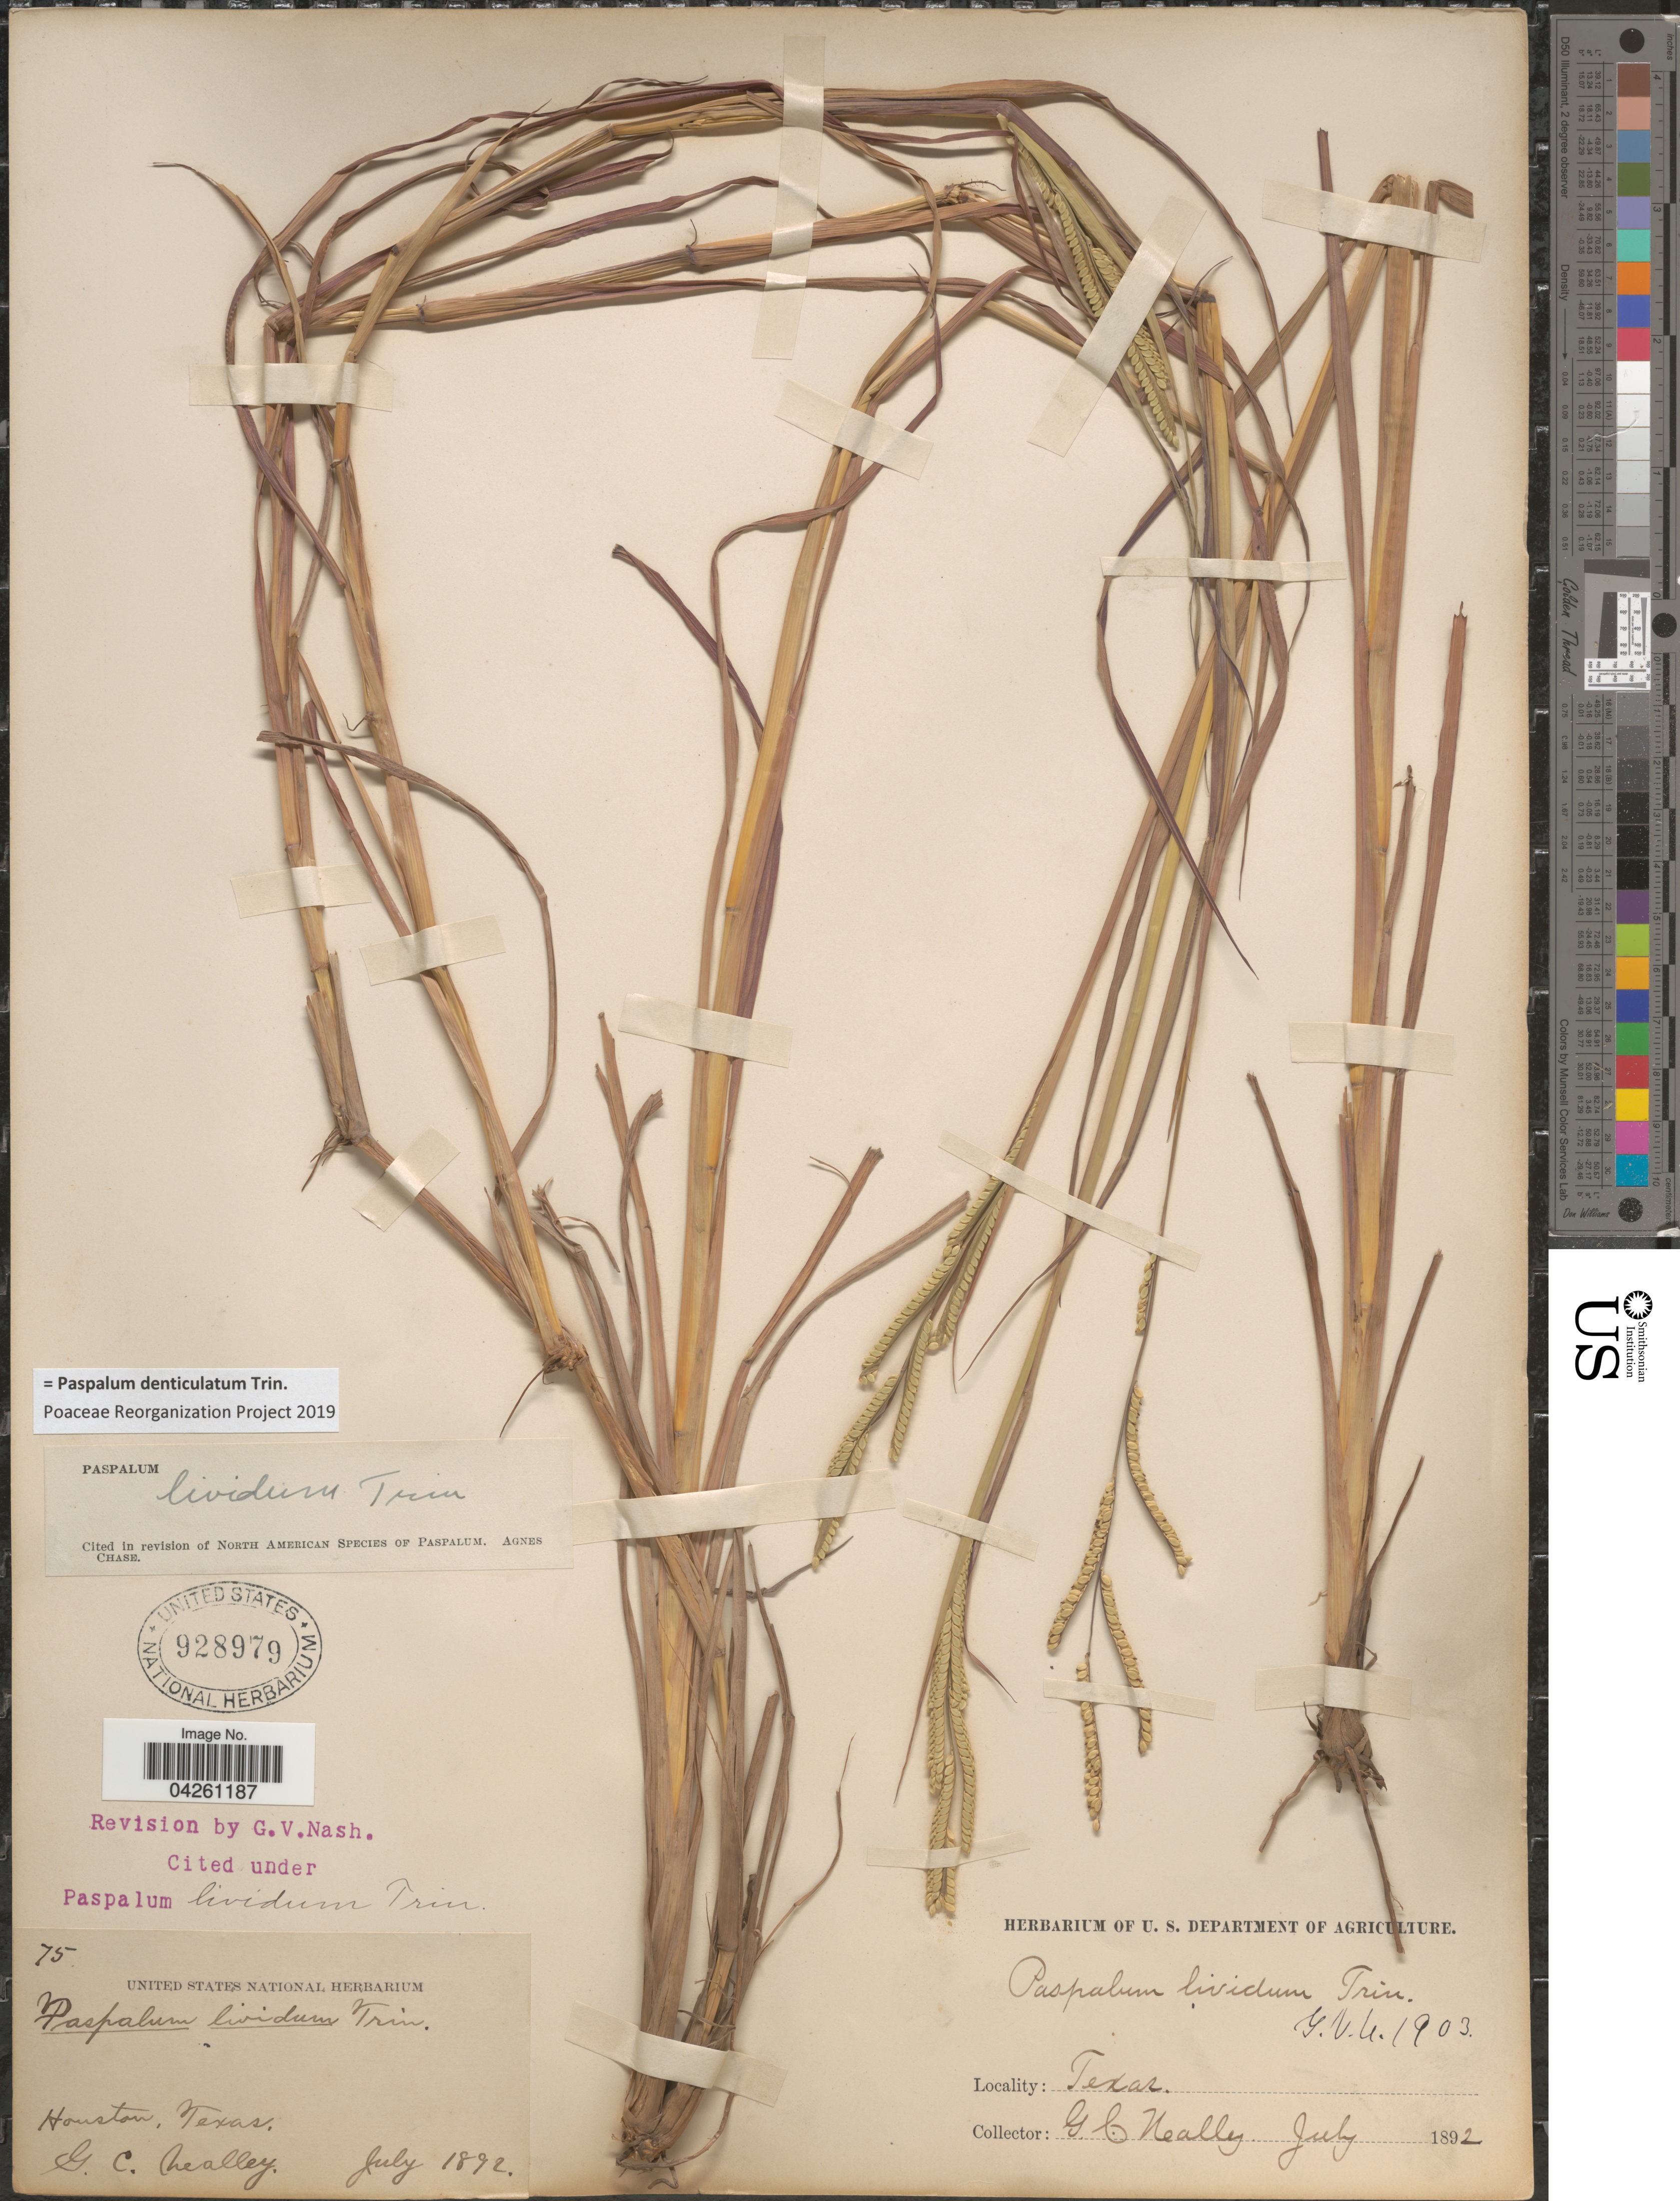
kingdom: Plantae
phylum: Tracheophyta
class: Liliopsida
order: Poales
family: Poaceae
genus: Paspalum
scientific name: Paspalum denticulatum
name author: Trin.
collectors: G. C. Nealley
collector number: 75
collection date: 1892-07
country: United States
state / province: Texas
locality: Houston.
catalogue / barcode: US 928979